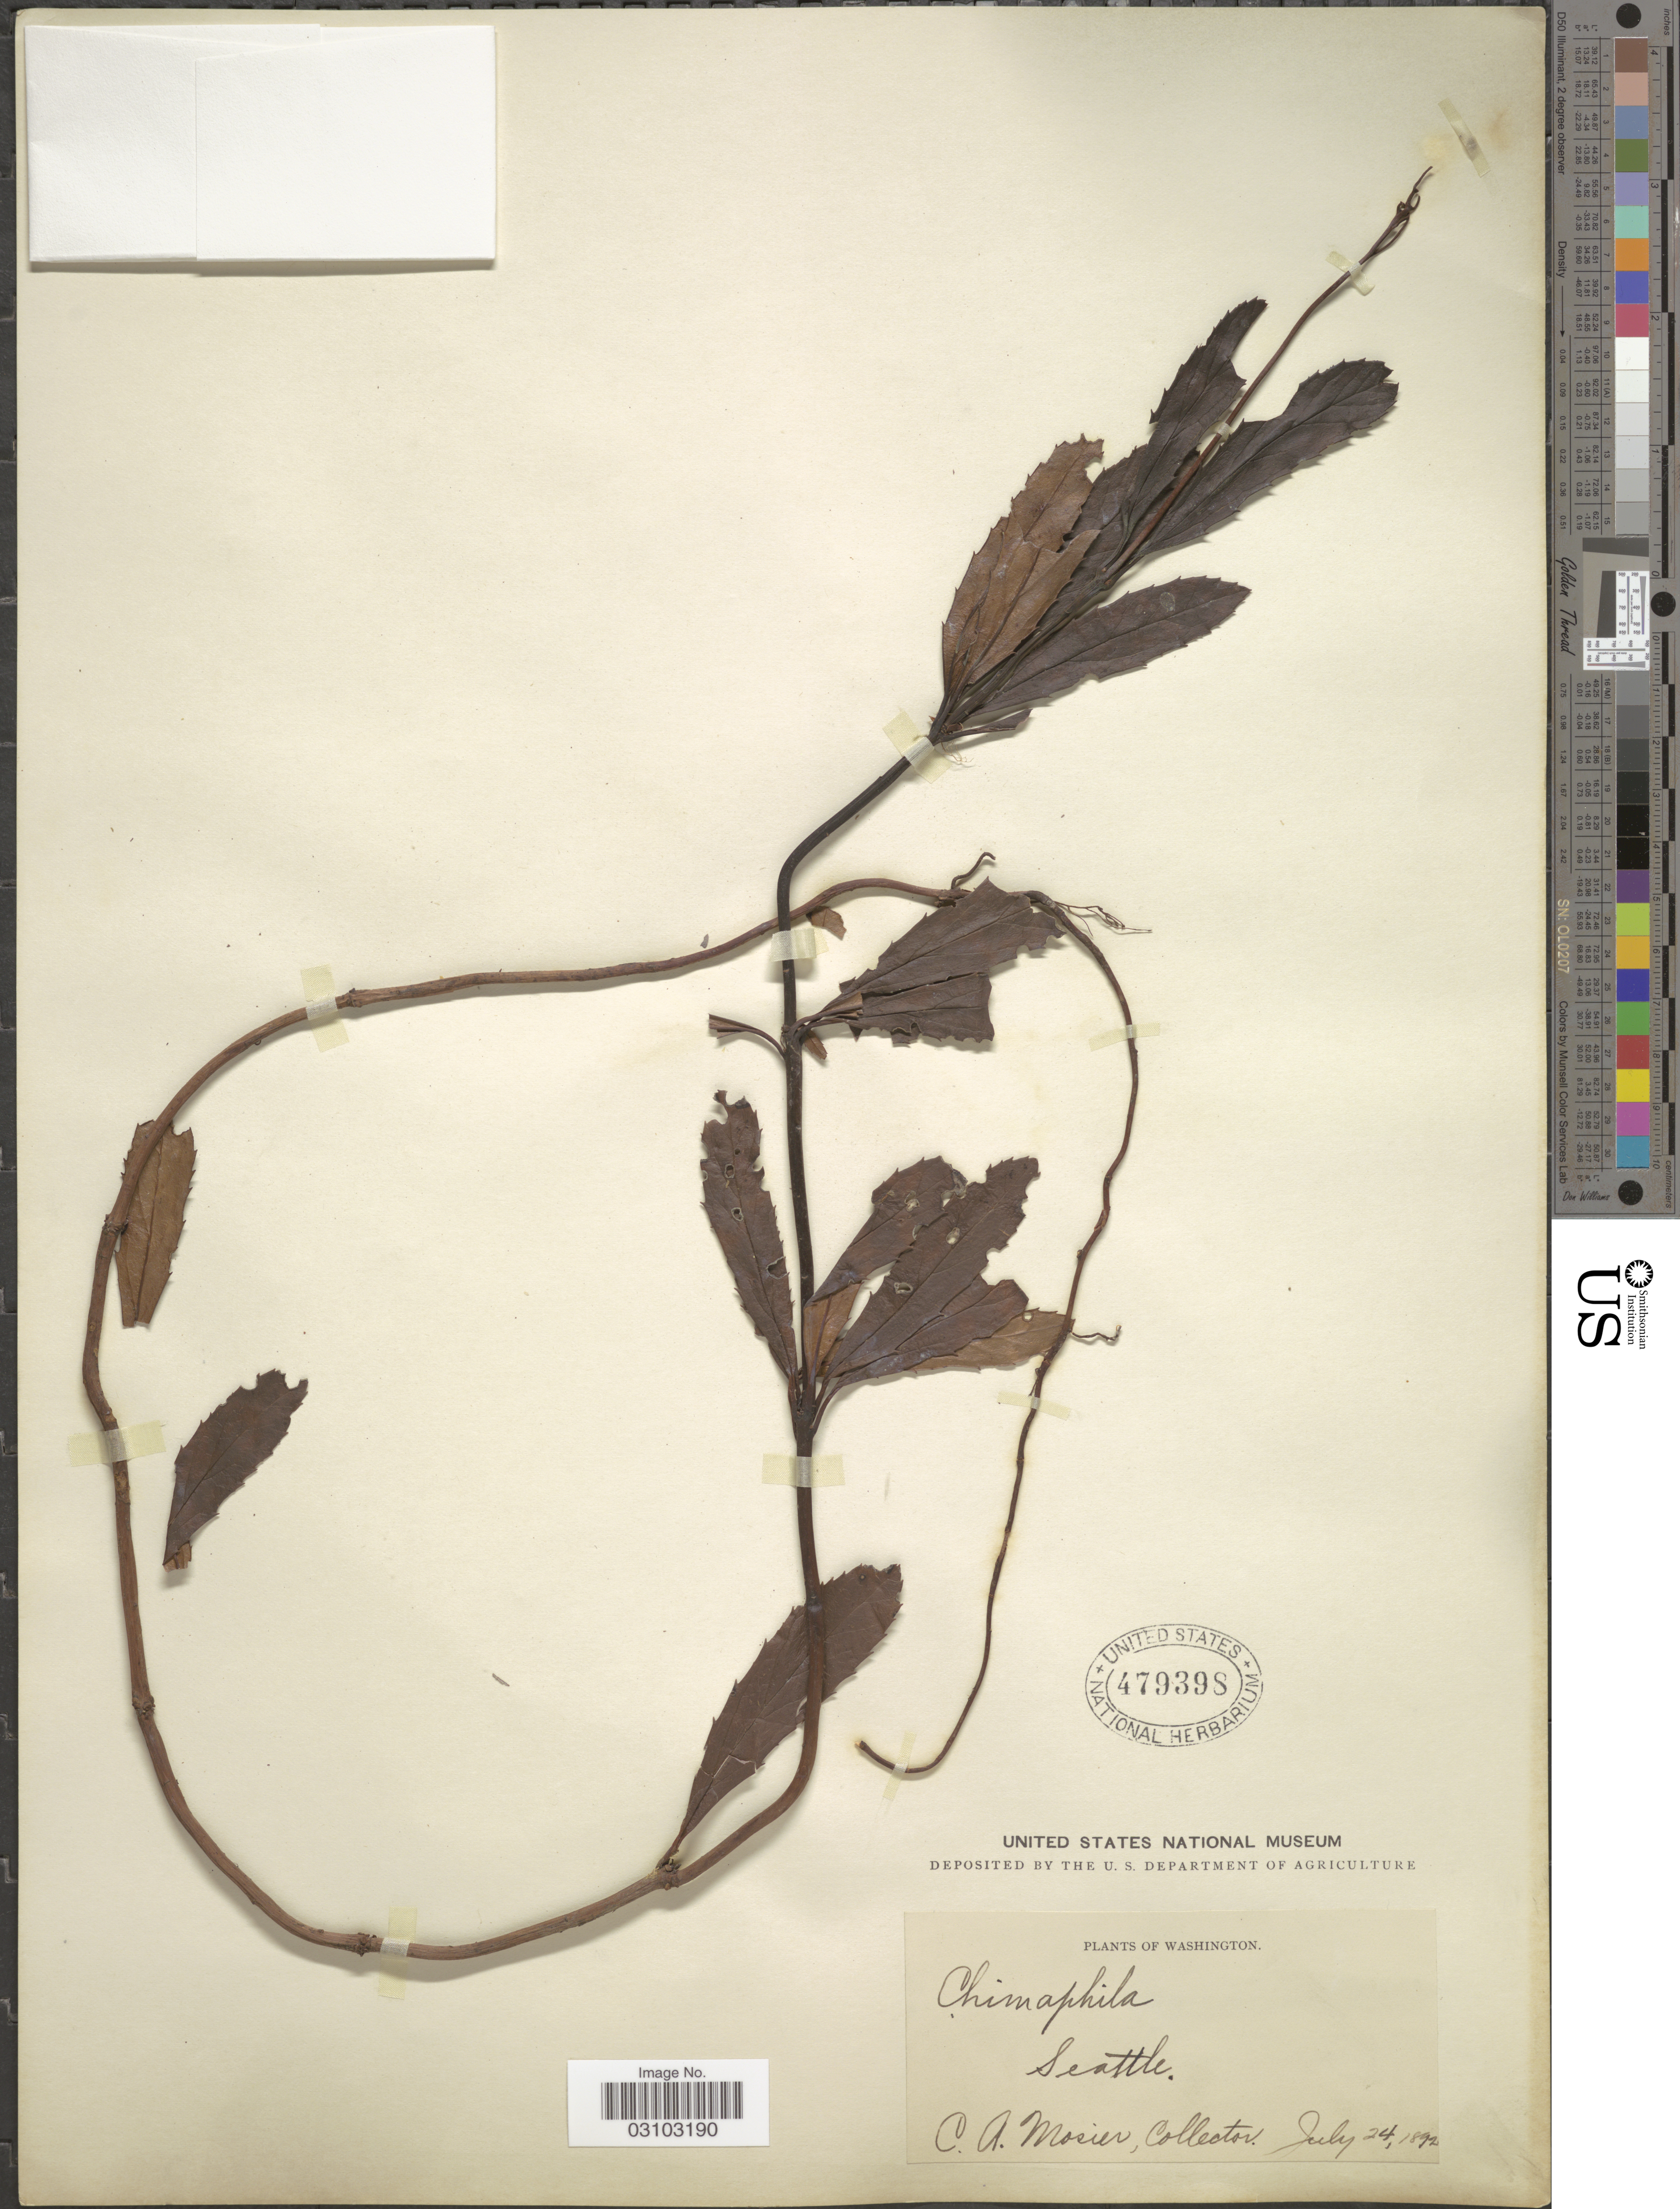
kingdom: Plantae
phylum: Tracheophyta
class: Magnoliopsida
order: Ericales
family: Ericaceae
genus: Chimaphila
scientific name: Chimaphila sp.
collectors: C. A. Mosier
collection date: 1892-07-24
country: United States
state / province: Washington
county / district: King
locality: Seattle.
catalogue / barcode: US 479398